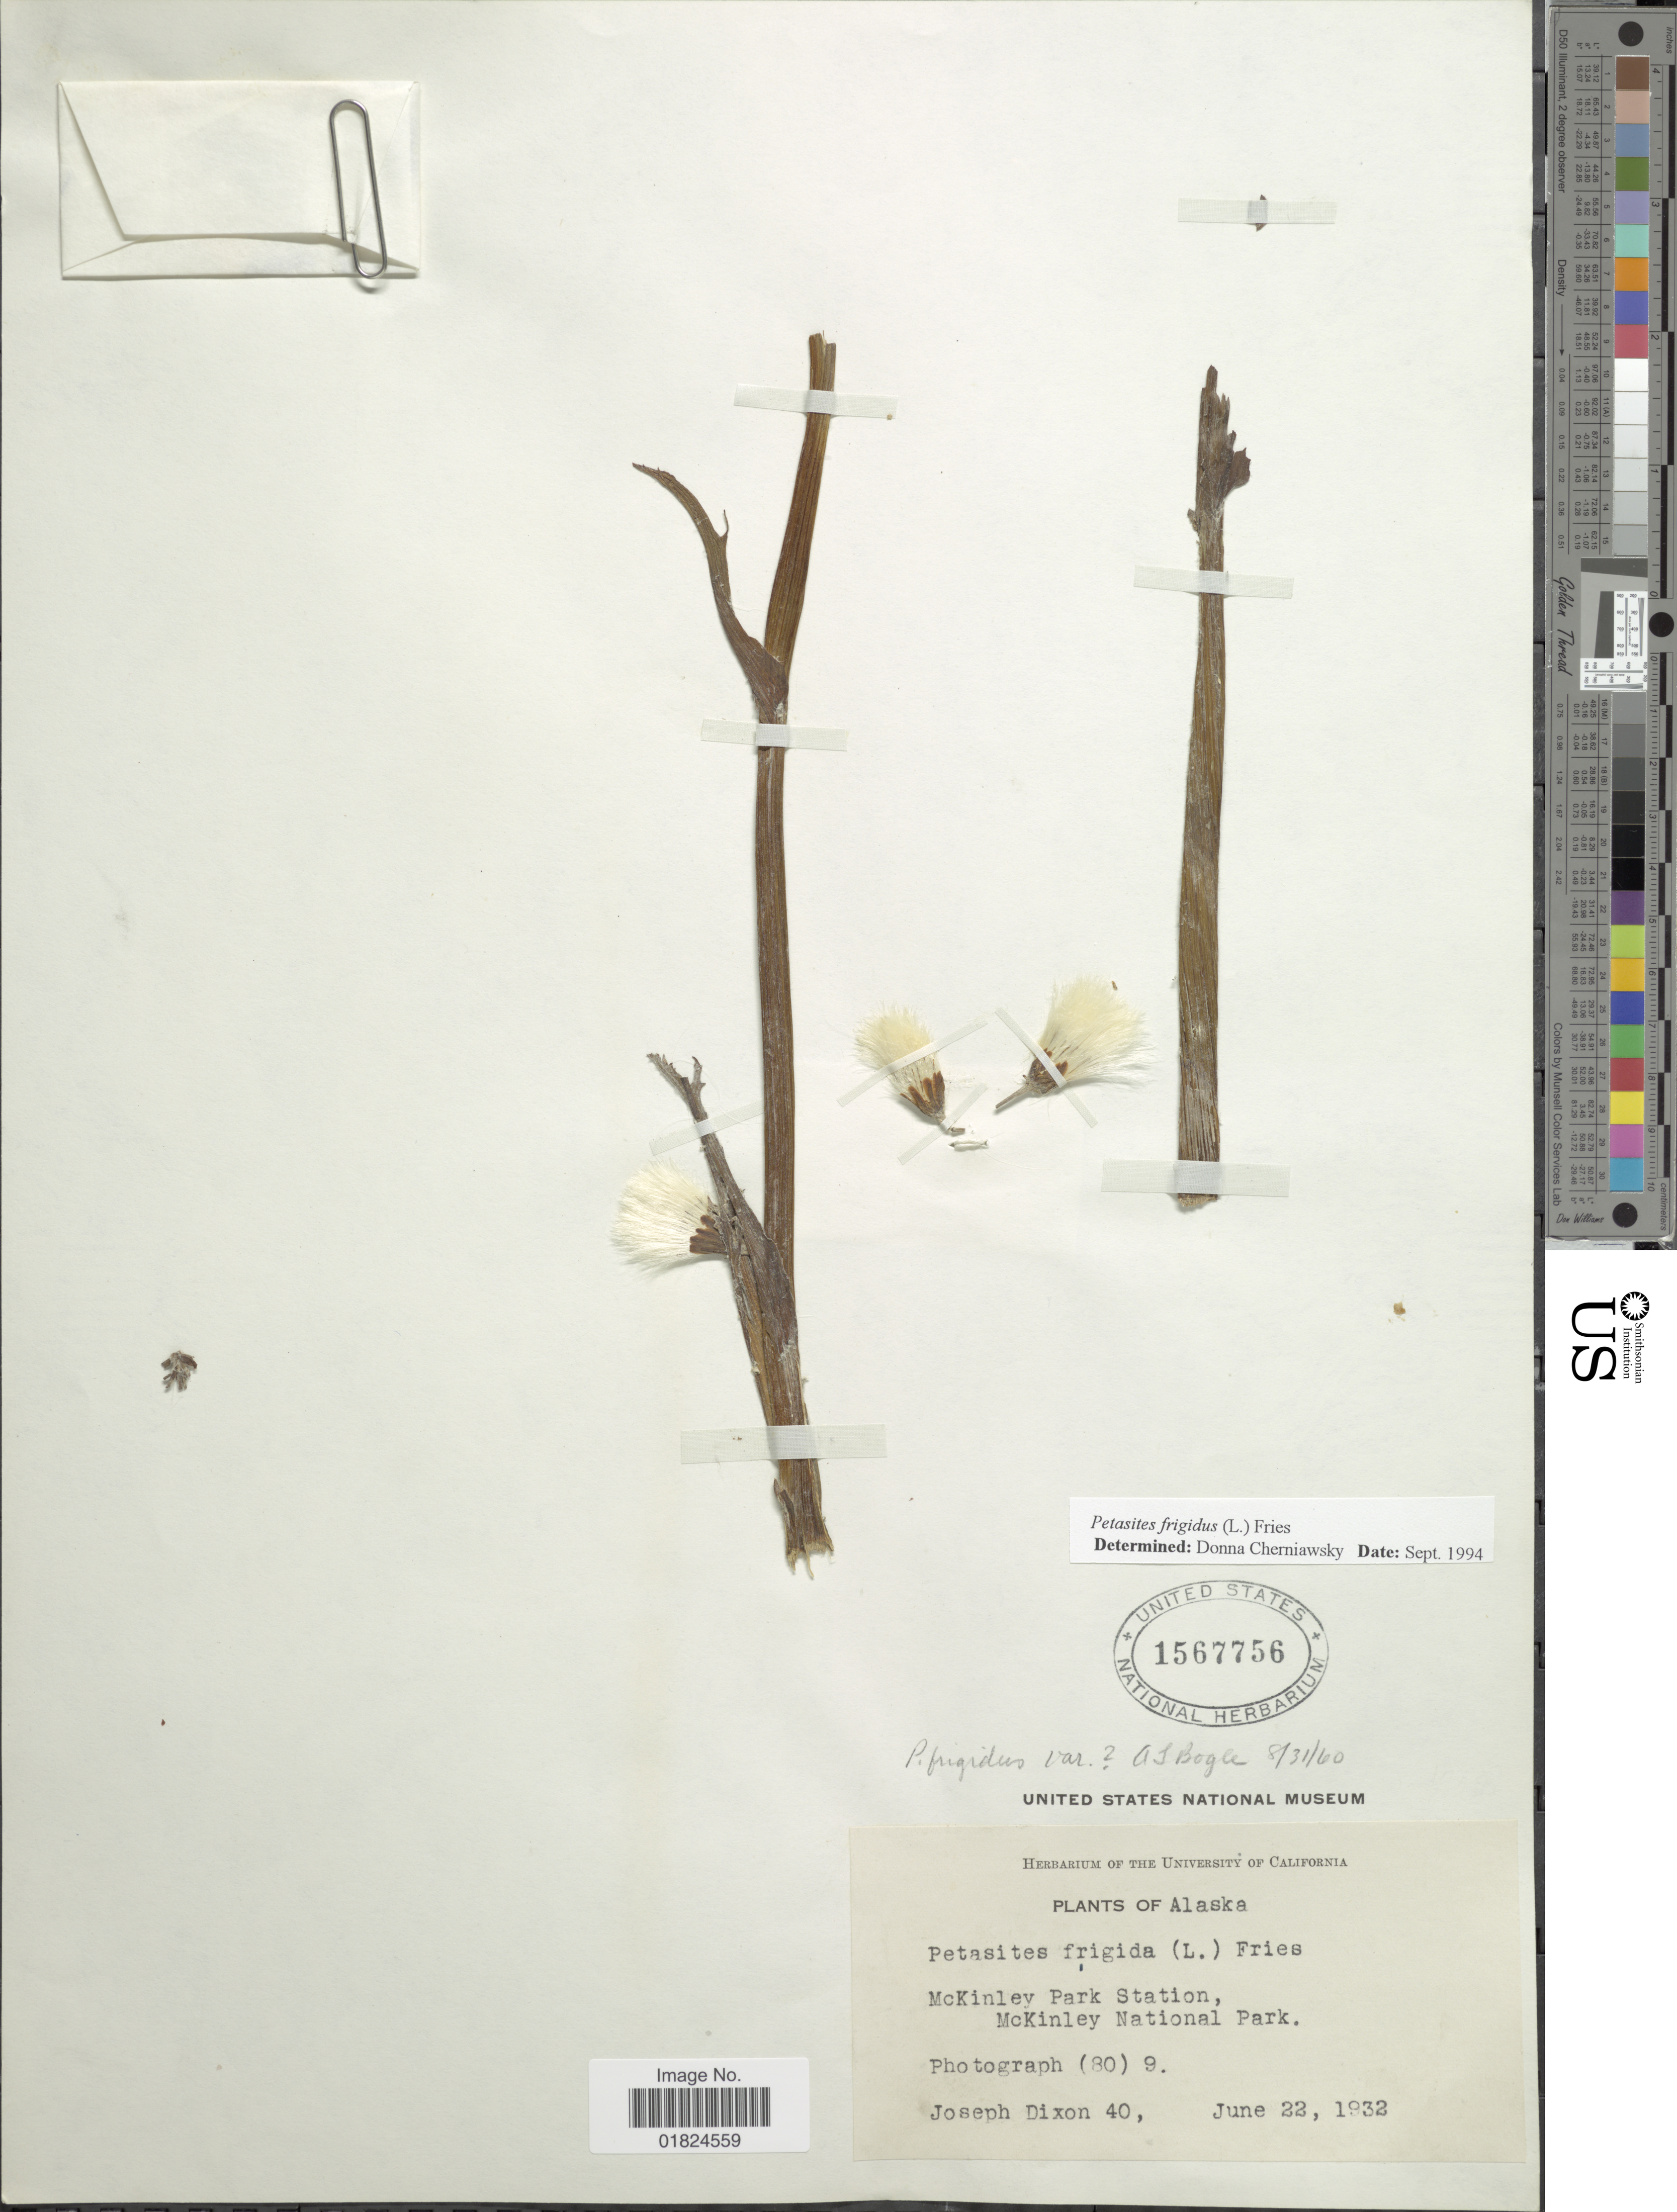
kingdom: Plantae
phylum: Tracheophyta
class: Magnoliopsida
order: Asterales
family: Asteraceae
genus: Petasites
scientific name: Petasites frigidus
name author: (L.) Fr.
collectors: J. Dixon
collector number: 40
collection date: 1932-06-22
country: United States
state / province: Alaska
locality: McKinley Park Station, McKinley National Park.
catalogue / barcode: US 1567756